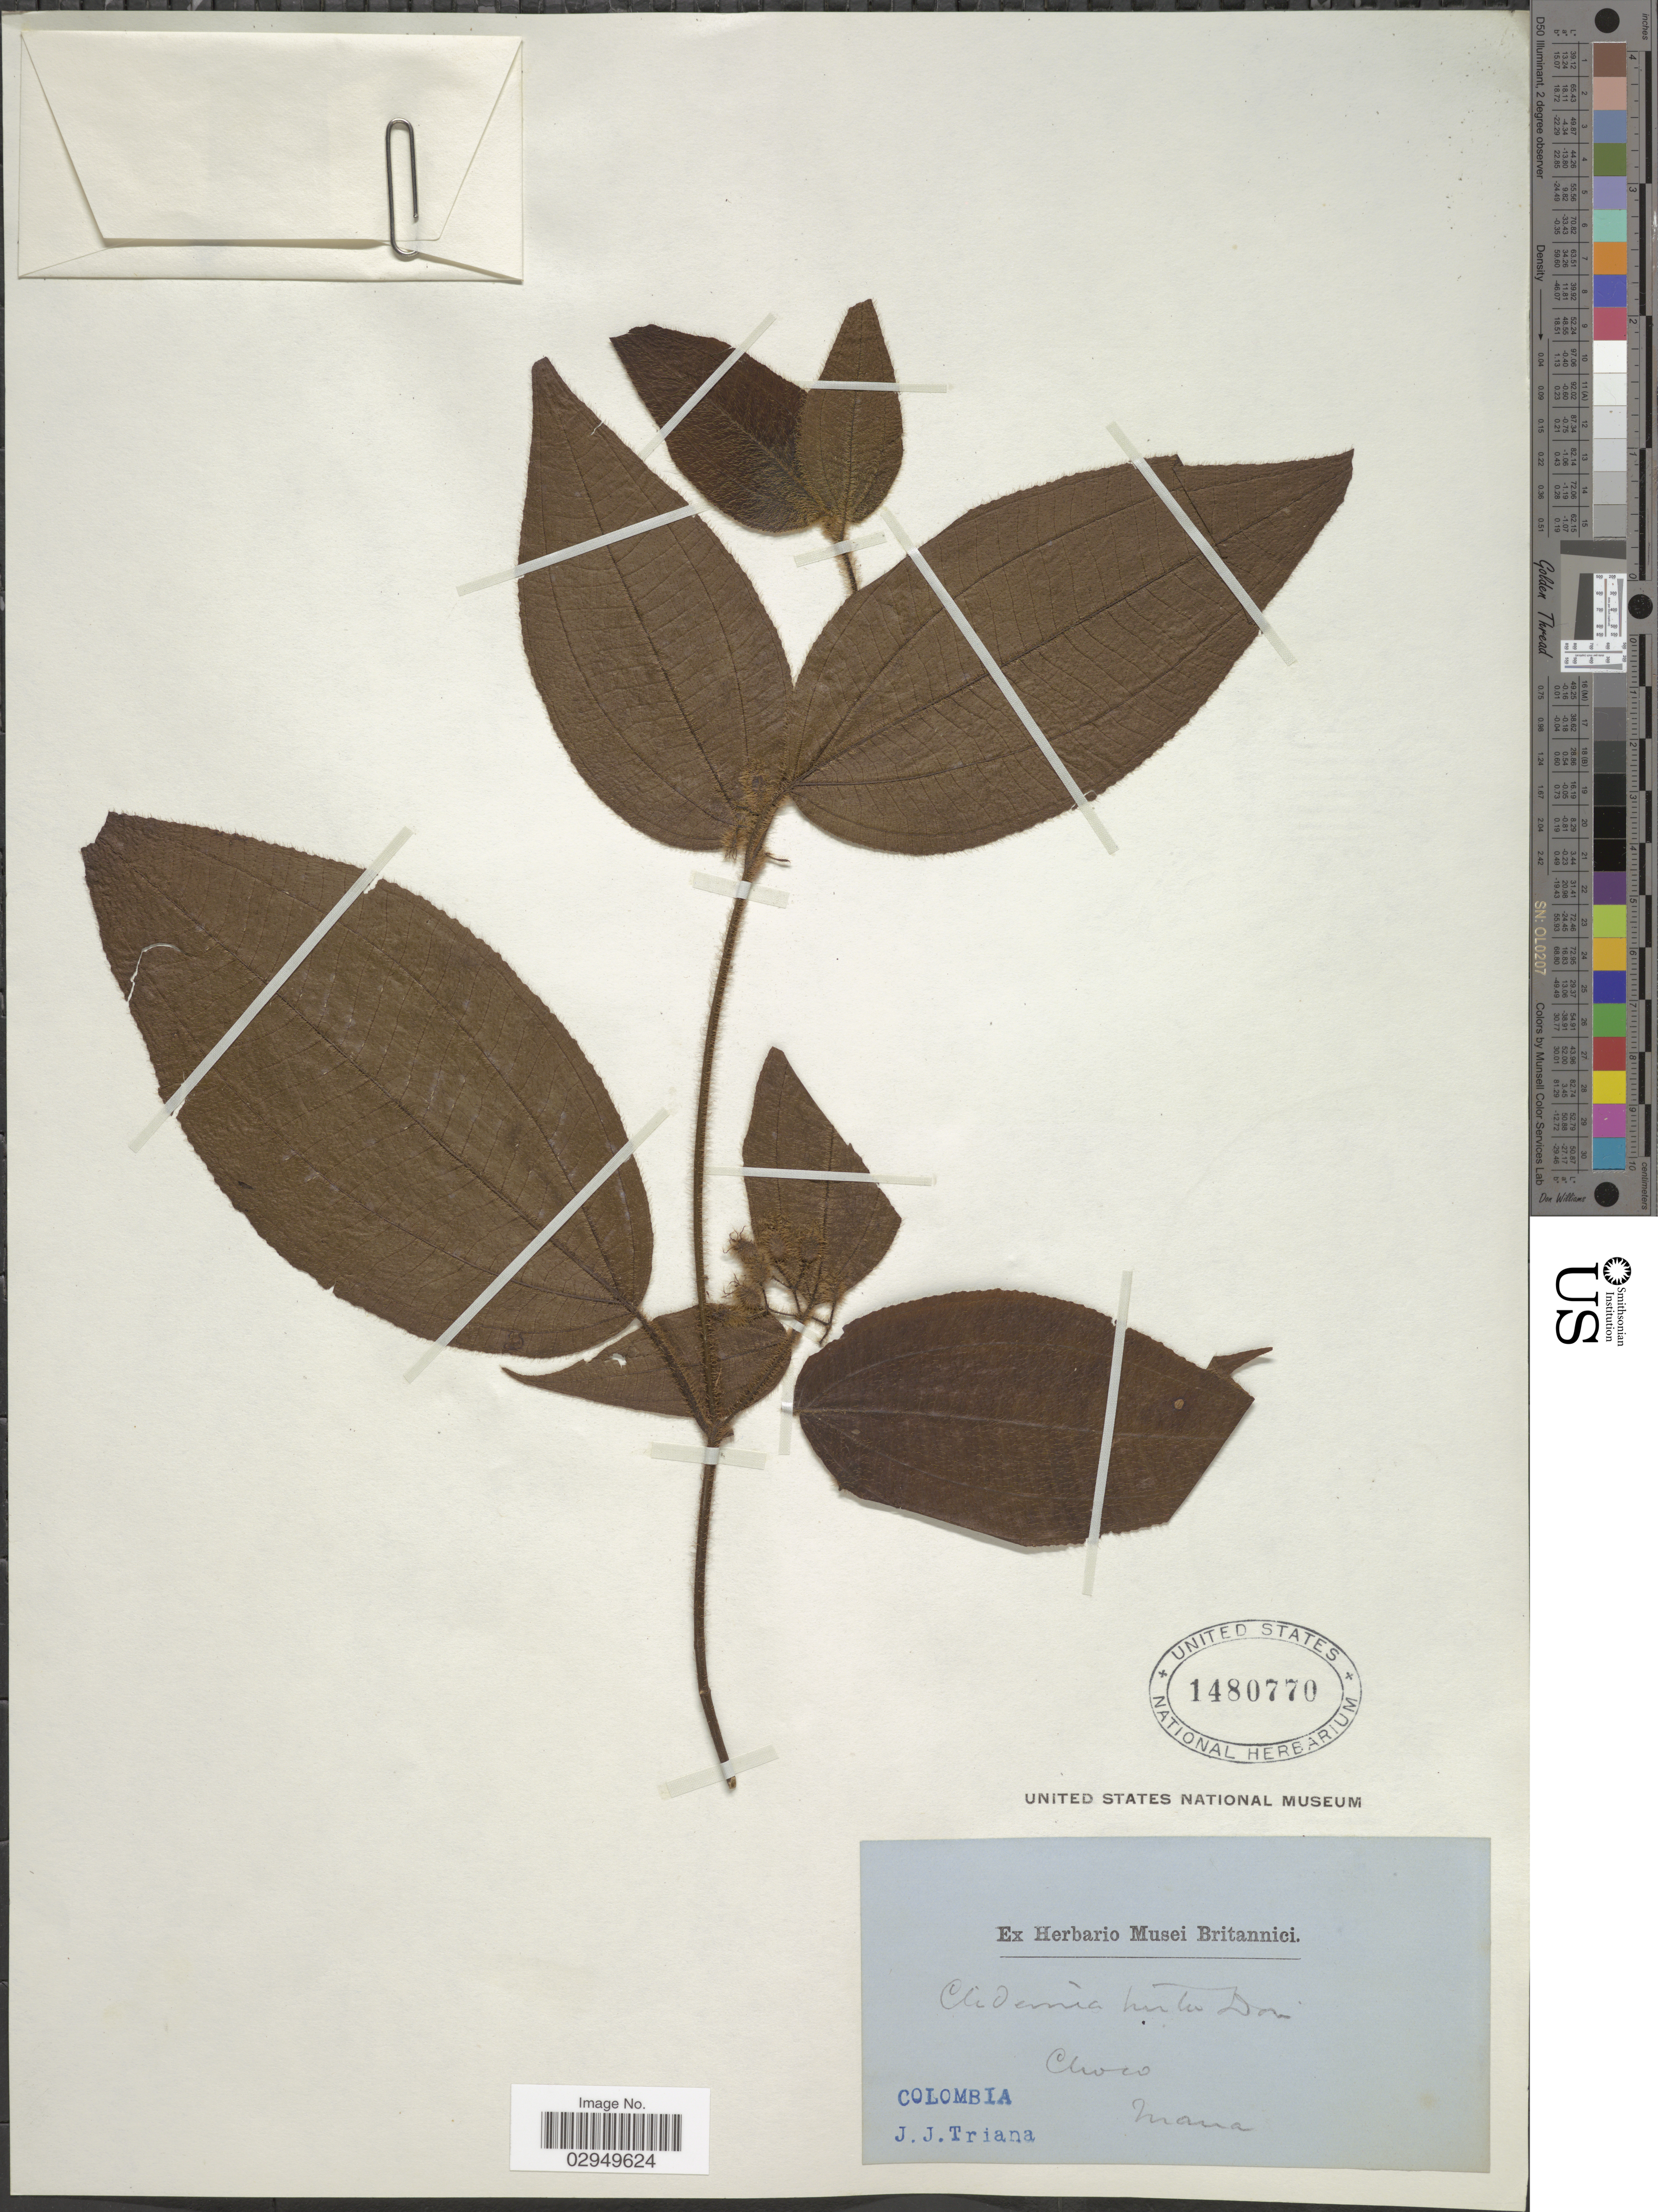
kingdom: Plantae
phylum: Tracheophyta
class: Magnoliopsida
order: Myrtales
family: Melastomataceae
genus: Clidemia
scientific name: Clidemia hirta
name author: (L.) D. Don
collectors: J. J. Triana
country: Colombia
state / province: Chocó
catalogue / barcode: US 1480770